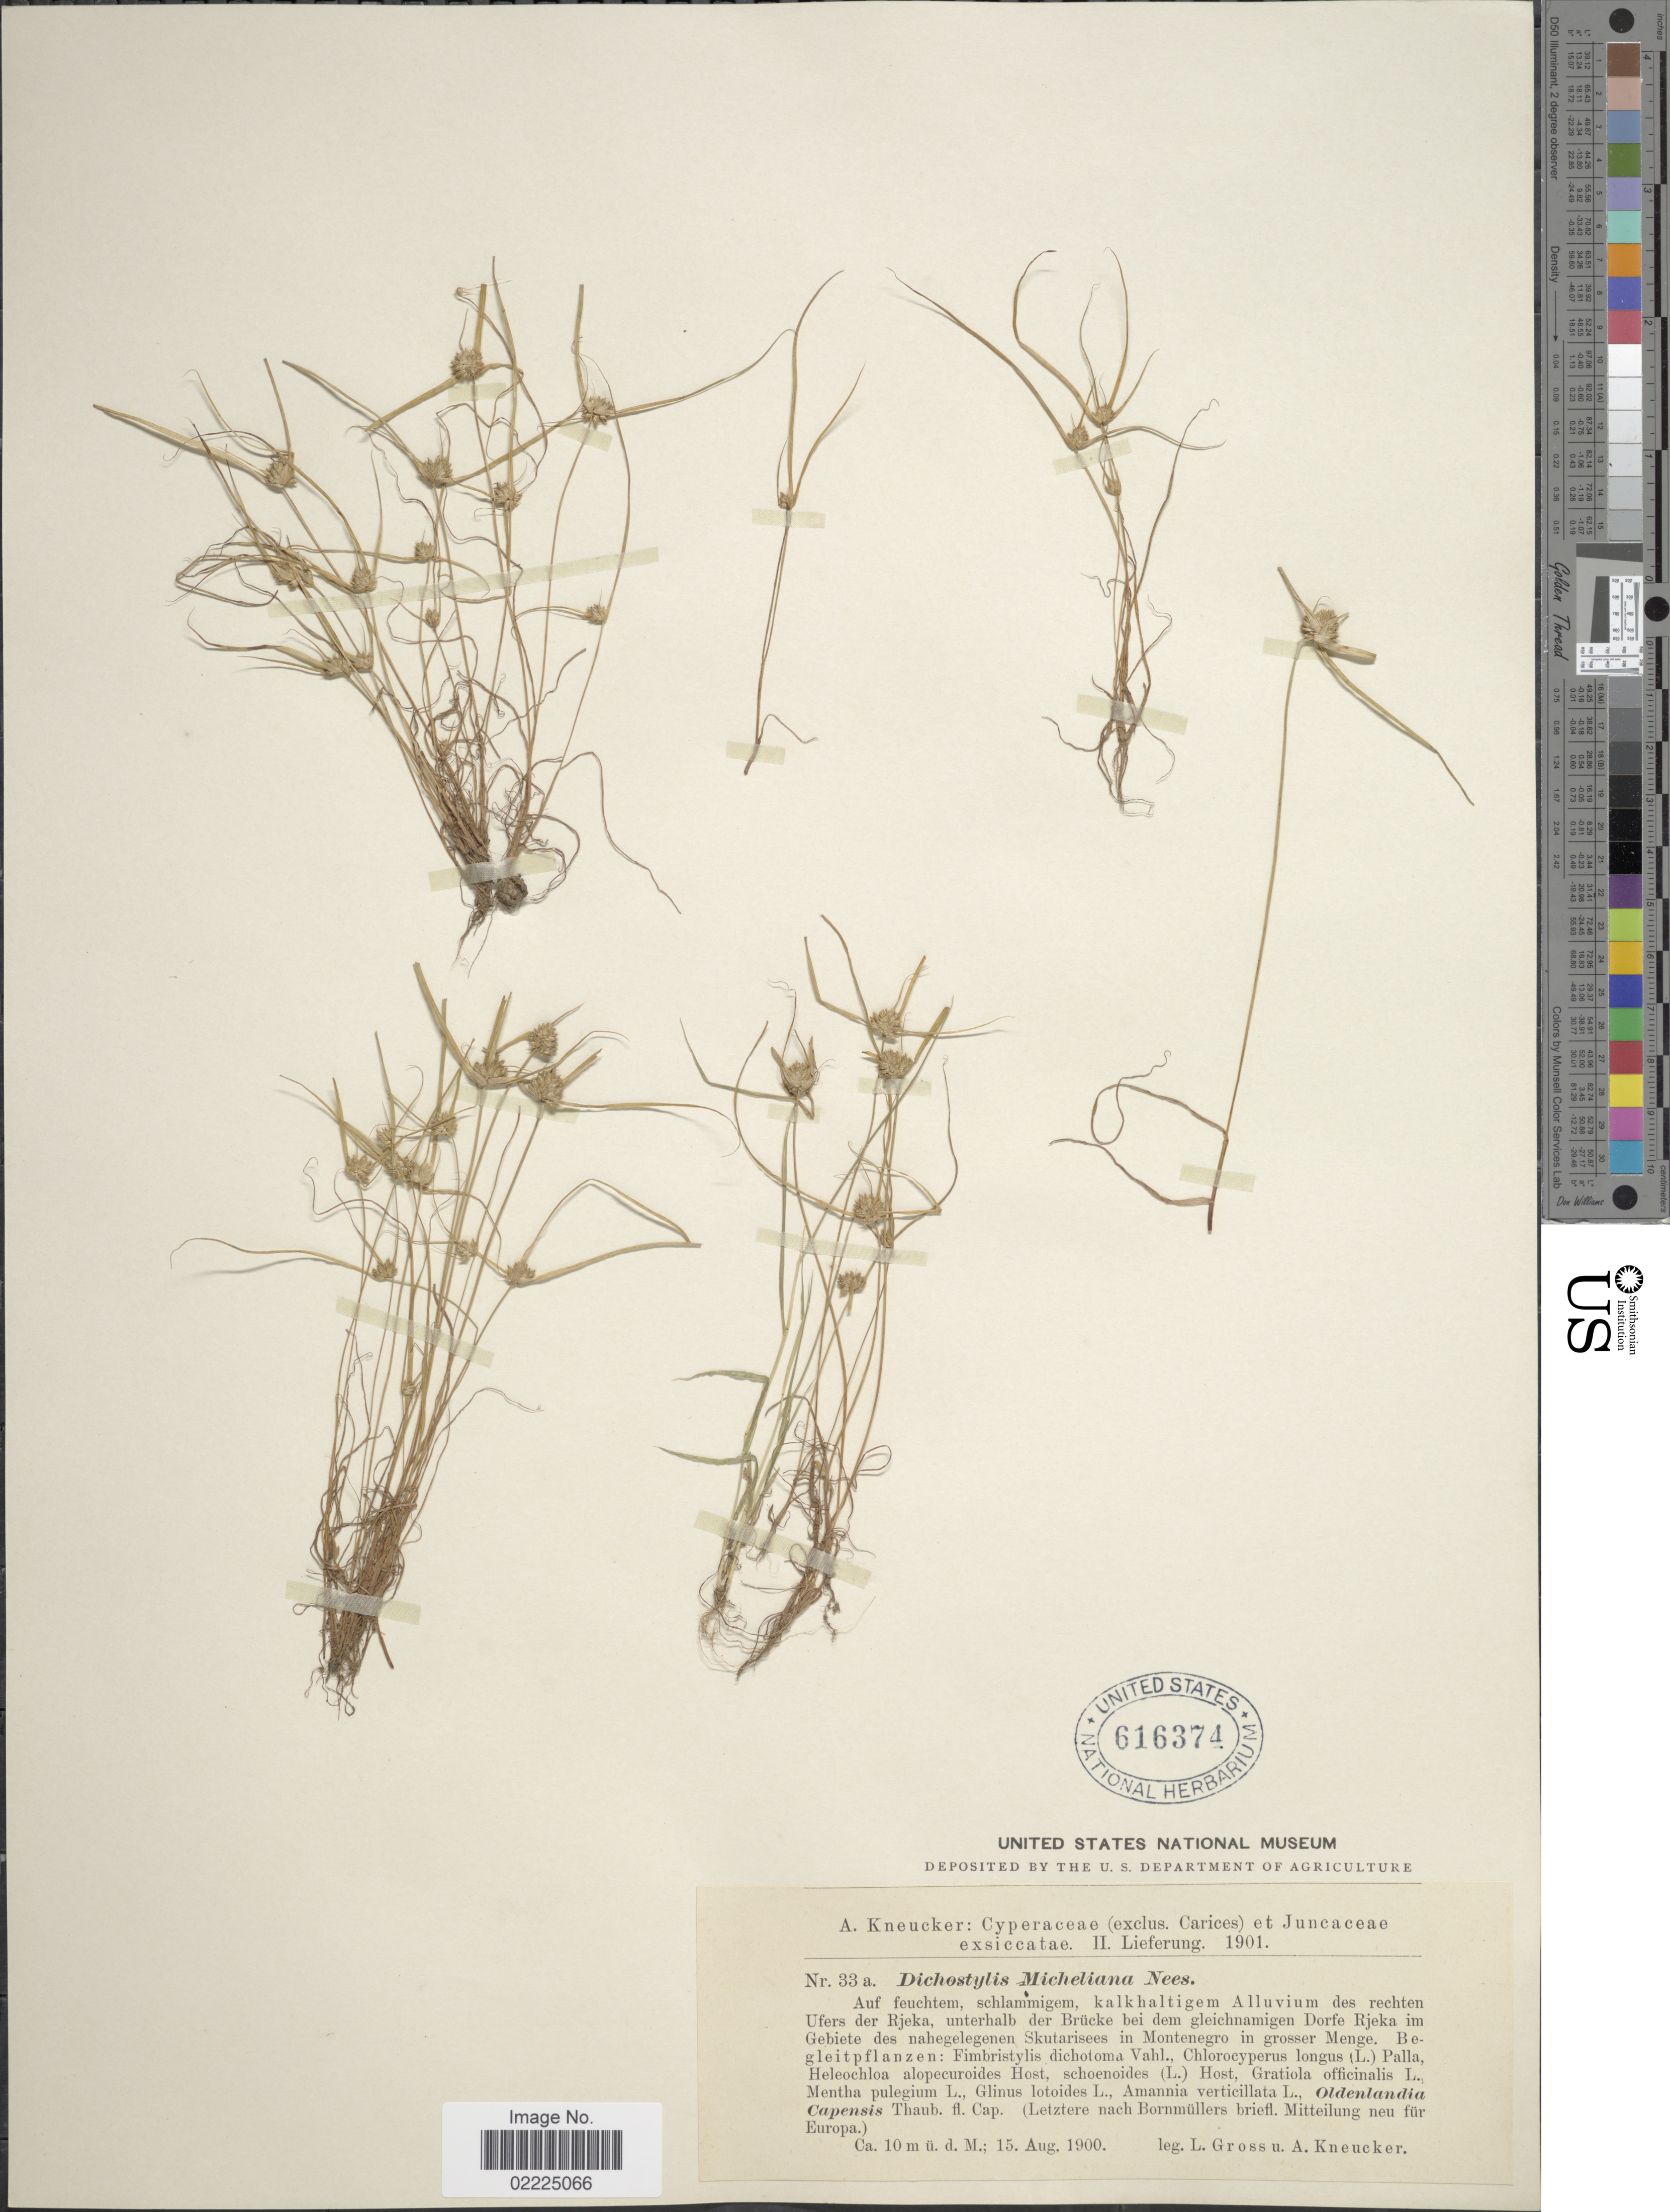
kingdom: Plantae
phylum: Tracheophyta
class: Liliopsida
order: Poales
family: Cyperaceae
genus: Cyperus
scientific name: Cyperus michelianus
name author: (L.) Delile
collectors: L. Gross & A. Kneucker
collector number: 33a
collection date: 1900-08-15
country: Montenegro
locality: Auf feuchtem, schlammigen, kalkhaltigem Alluvium des rechten Ufers der Rijeka, unterhalb der Brücke bei dem gleichnamigen Dorfe Rijeka im Gebiete des nahegelegen Skutarisees in Montenegro in grosser Menge (Mala Rijeka)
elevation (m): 10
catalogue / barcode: US 616374